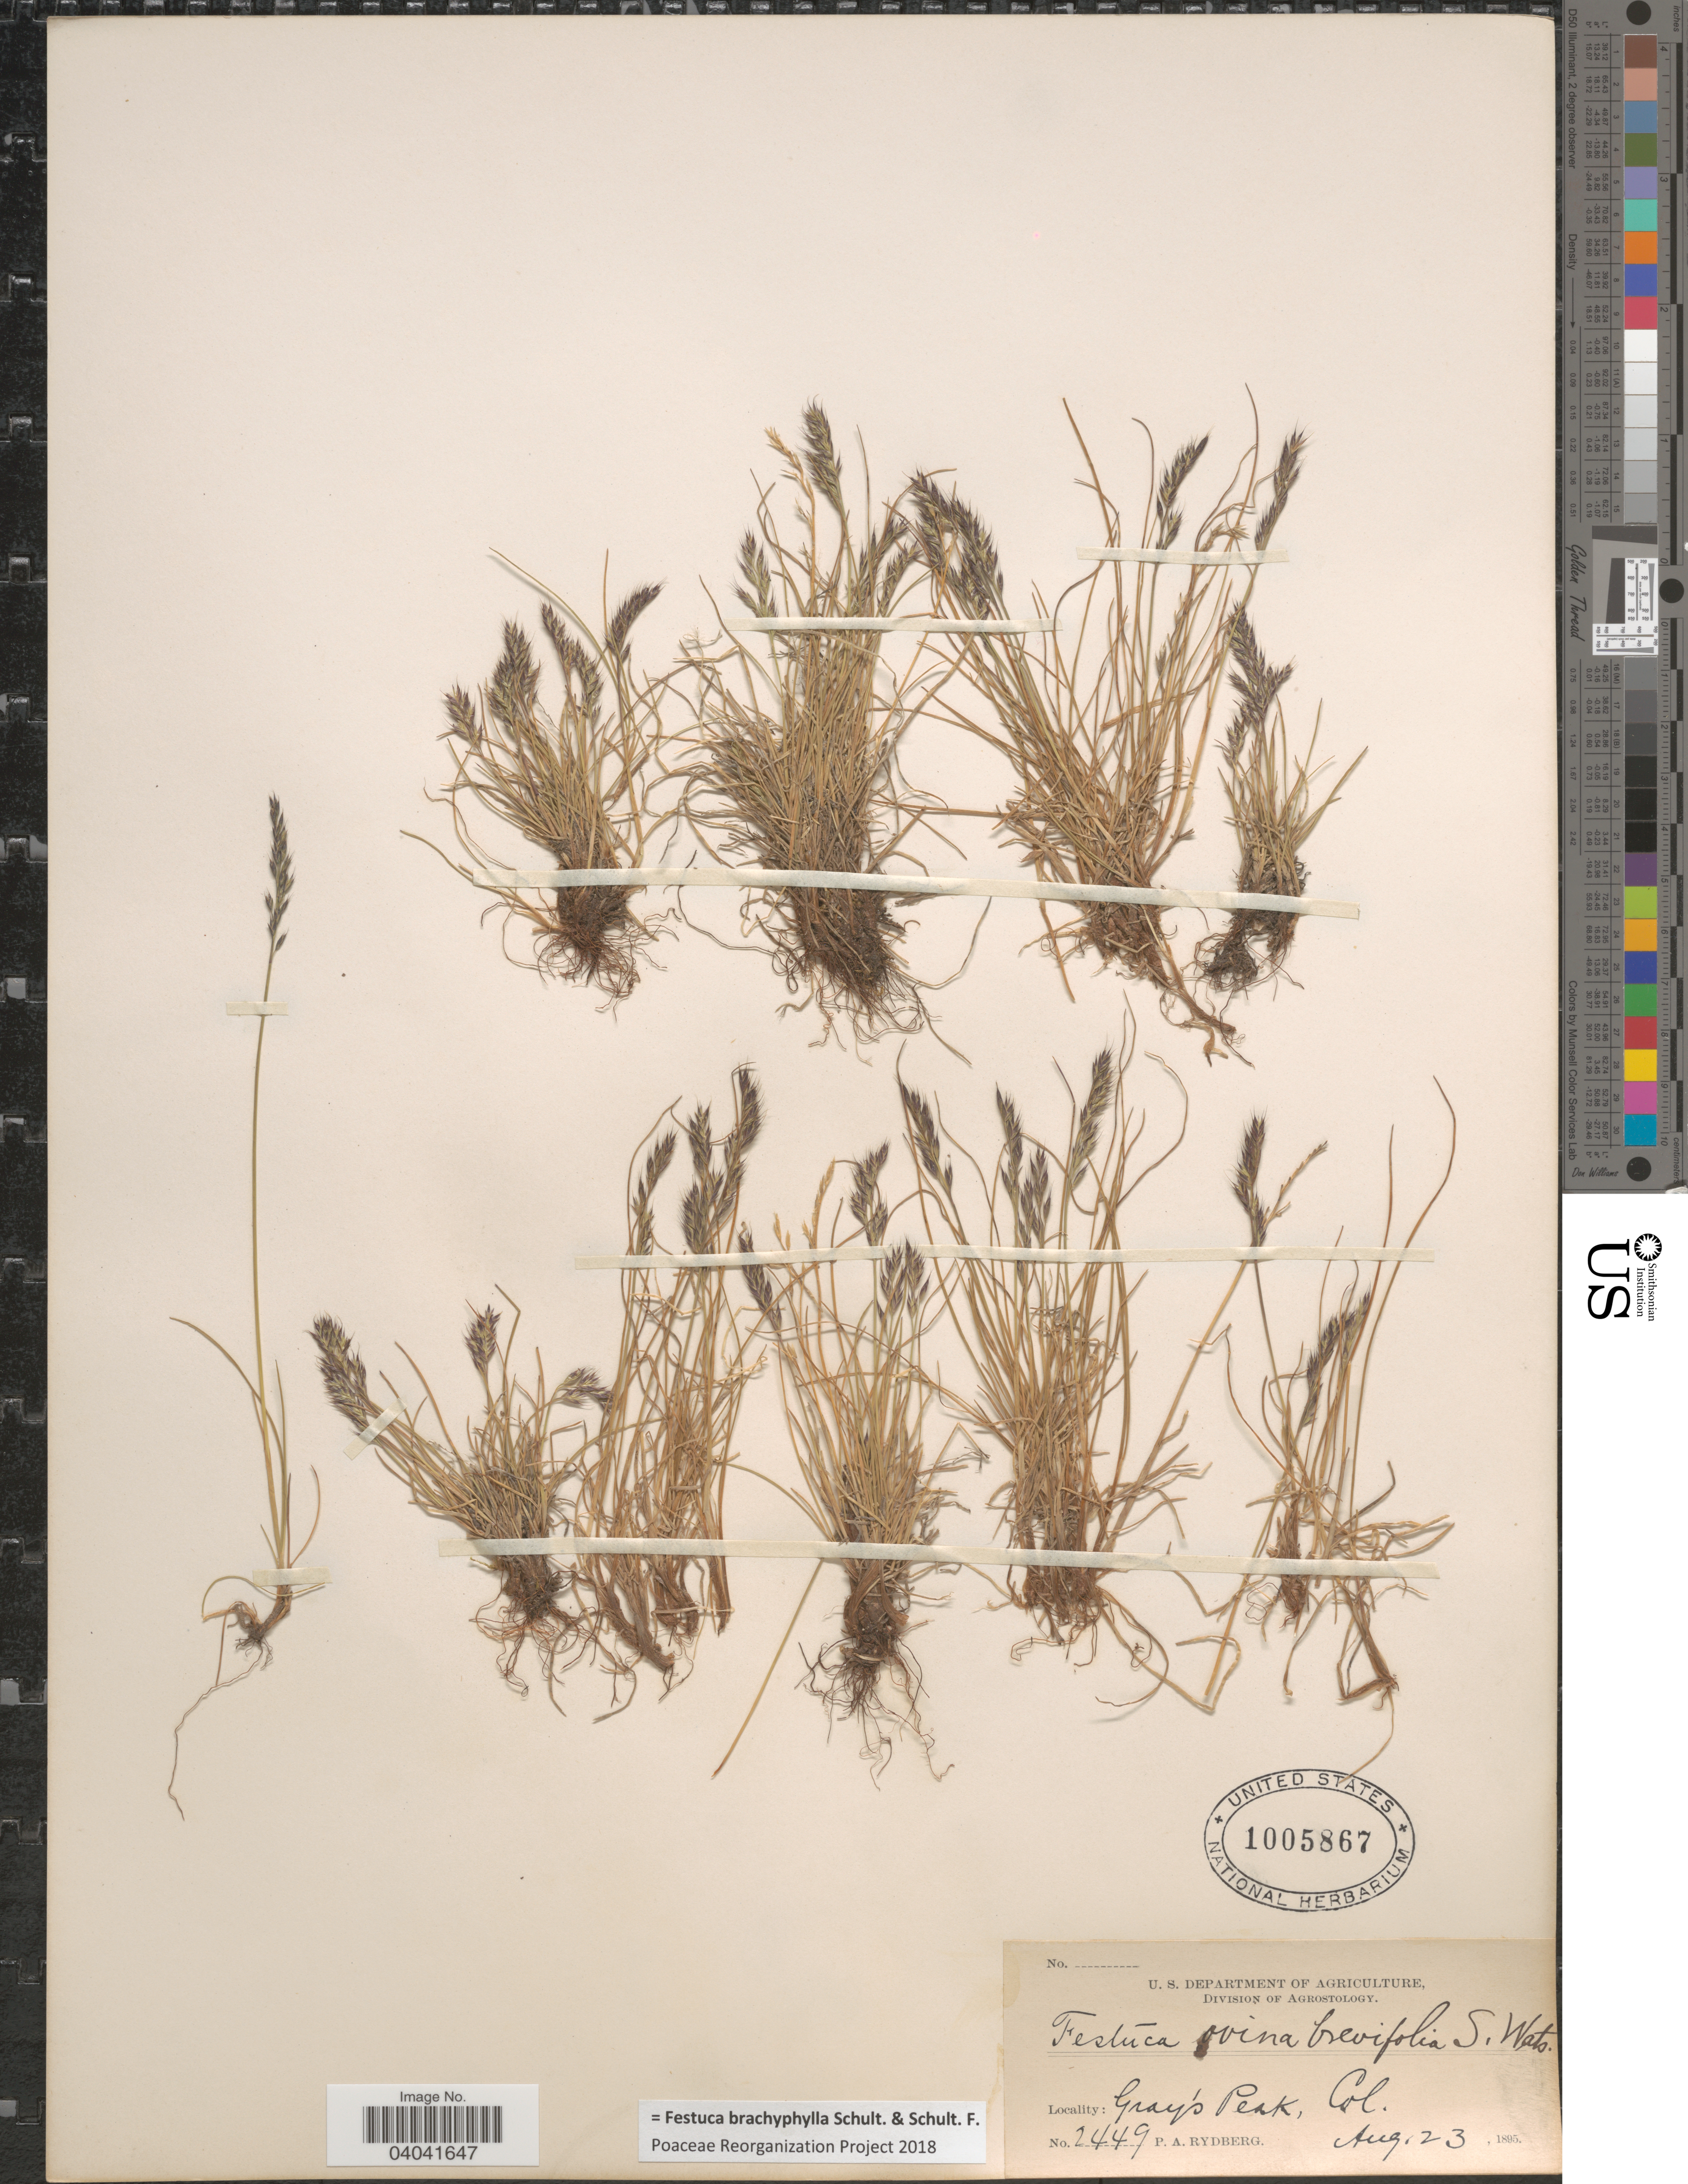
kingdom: Plantae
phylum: Tracheophyta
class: Liliopsida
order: Poales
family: Poaceae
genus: Festuca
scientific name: Festuca brachyphylla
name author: Schult. & Schult. f.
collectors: P. A. Rydberg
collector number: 2449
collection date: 1895-08-23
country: United States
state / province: Colorado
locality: Gray's Peak.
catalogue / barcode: US 1005867